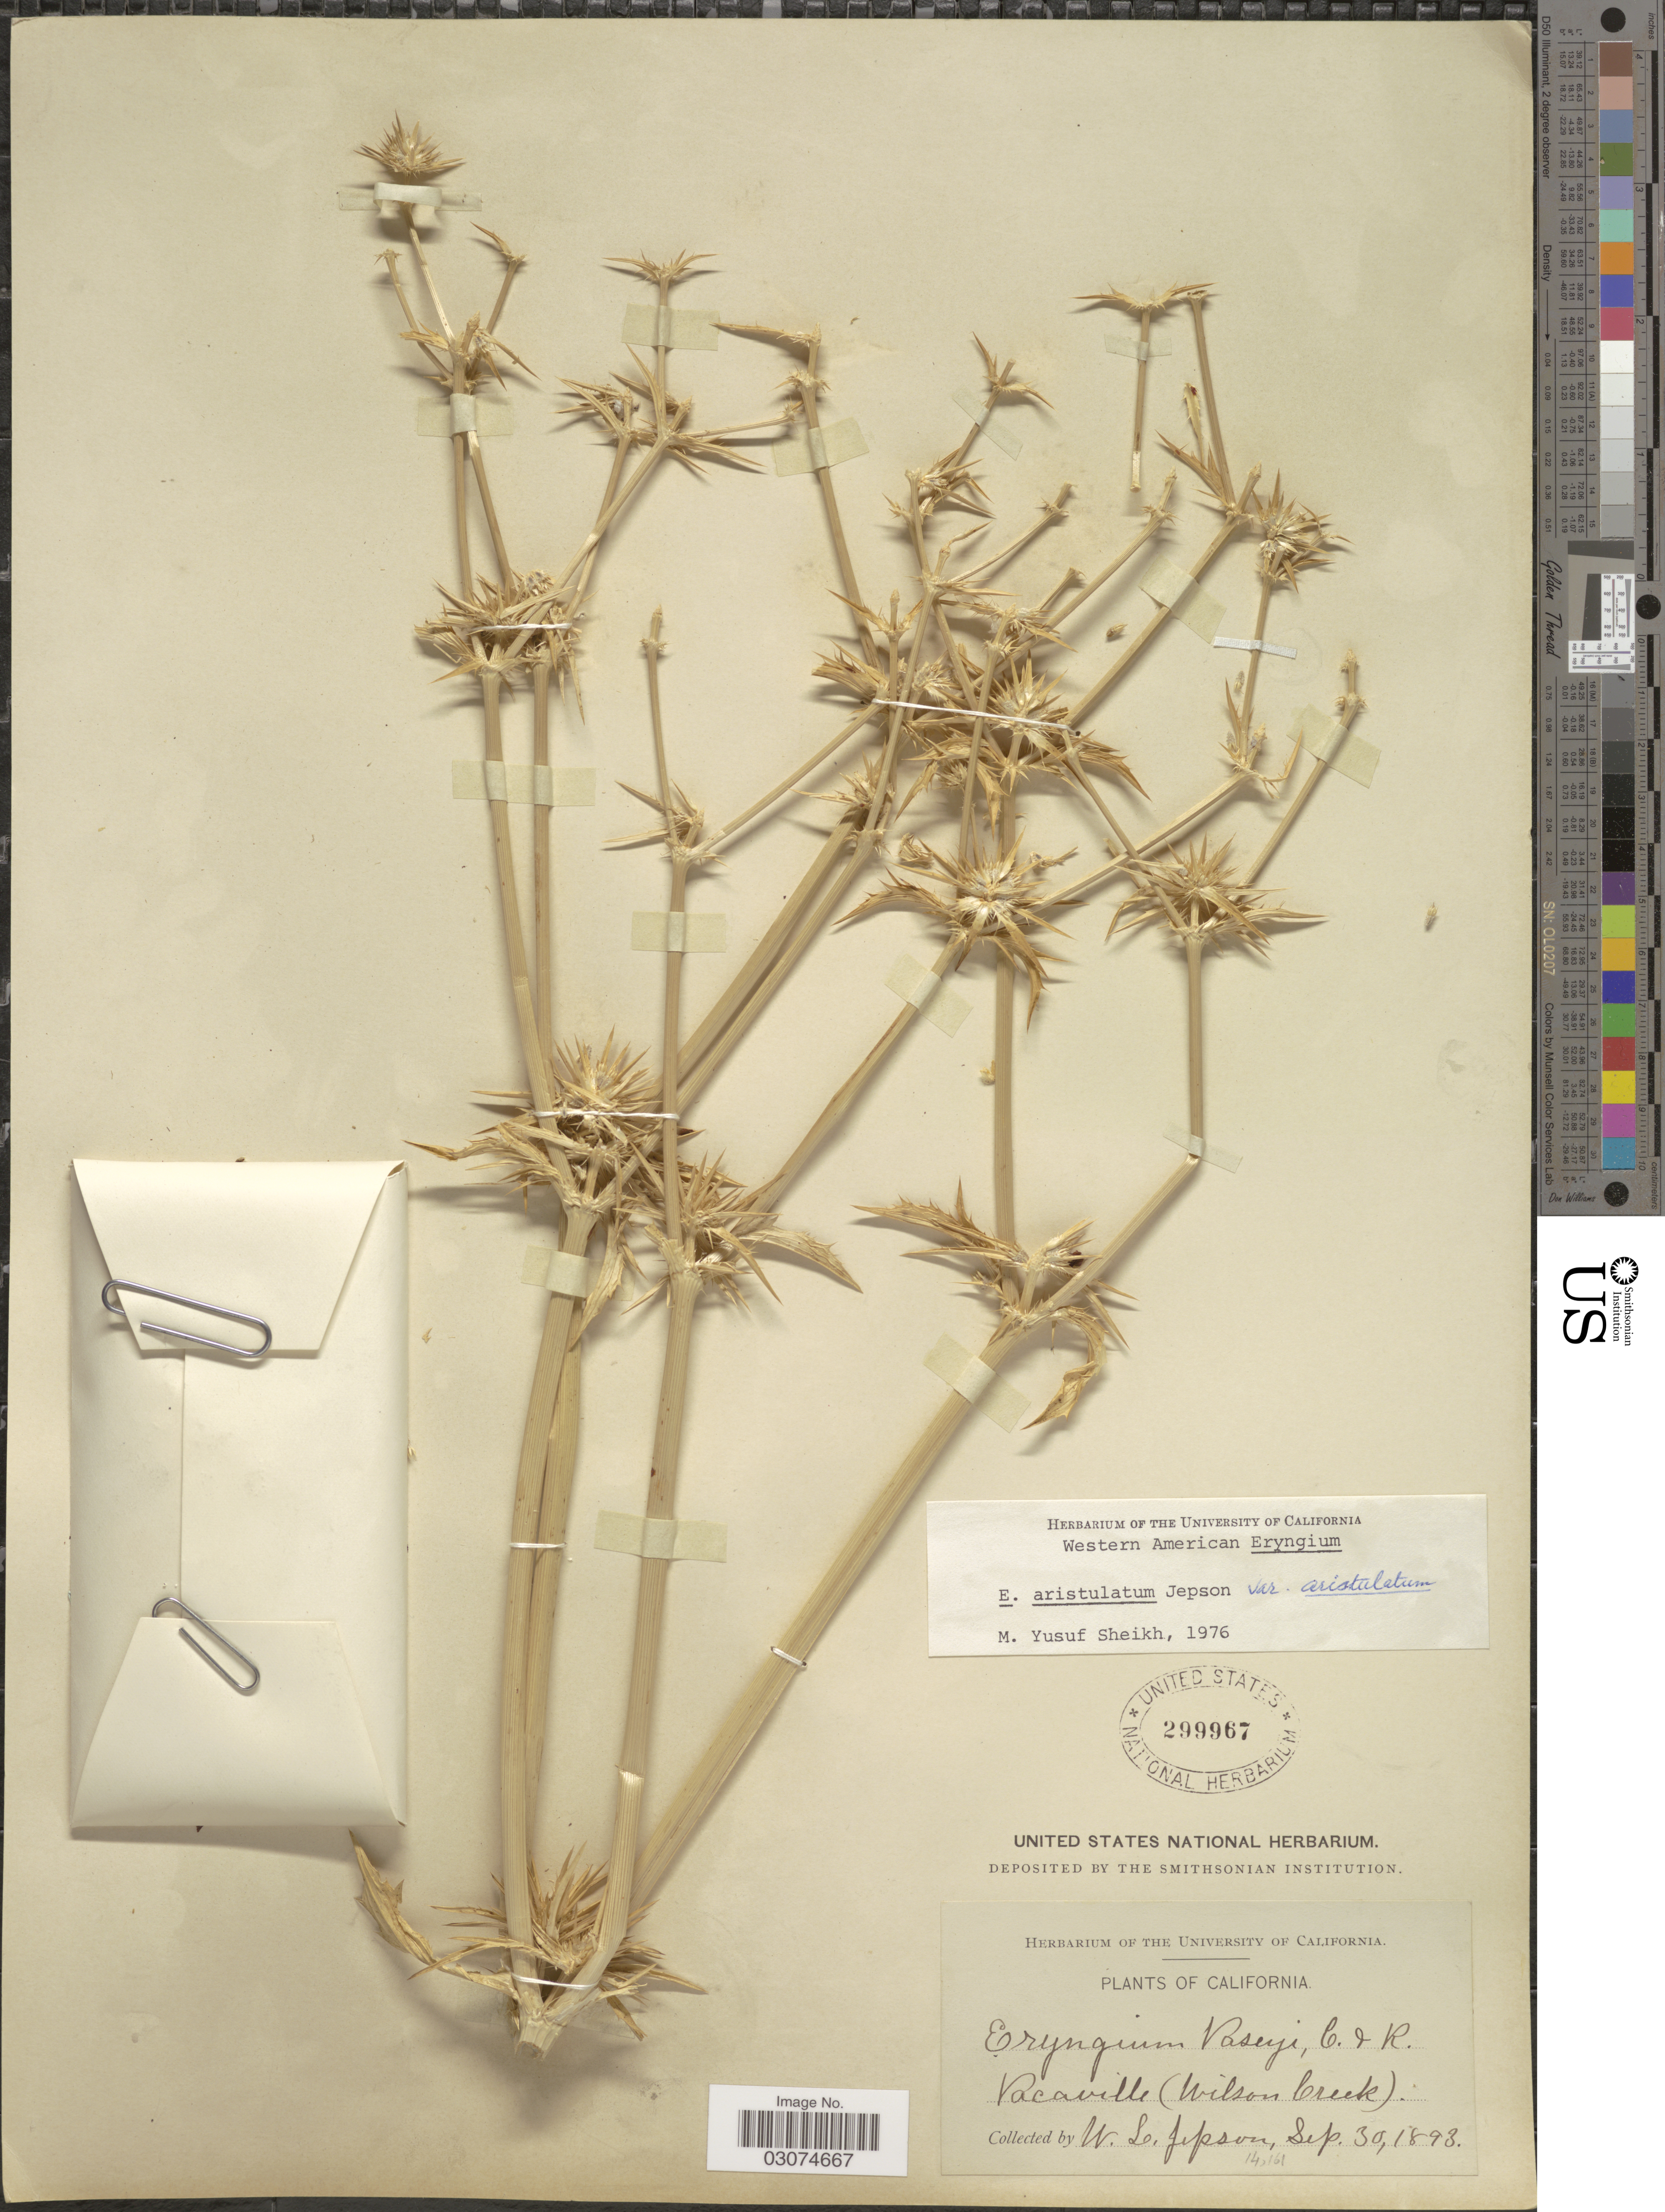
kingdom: Plantae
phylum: Tracheophyta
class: Magnoliopsida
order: Apiales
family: Apiaceae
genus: Eryngium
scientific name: Eryngium aristulatum var. aristulatum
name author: Jeps.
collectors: W. L. Jepson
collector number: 14161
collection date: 1893-09-30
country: United States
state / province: California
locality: Vacaville (Wilson Creek).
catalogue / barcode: US 299967